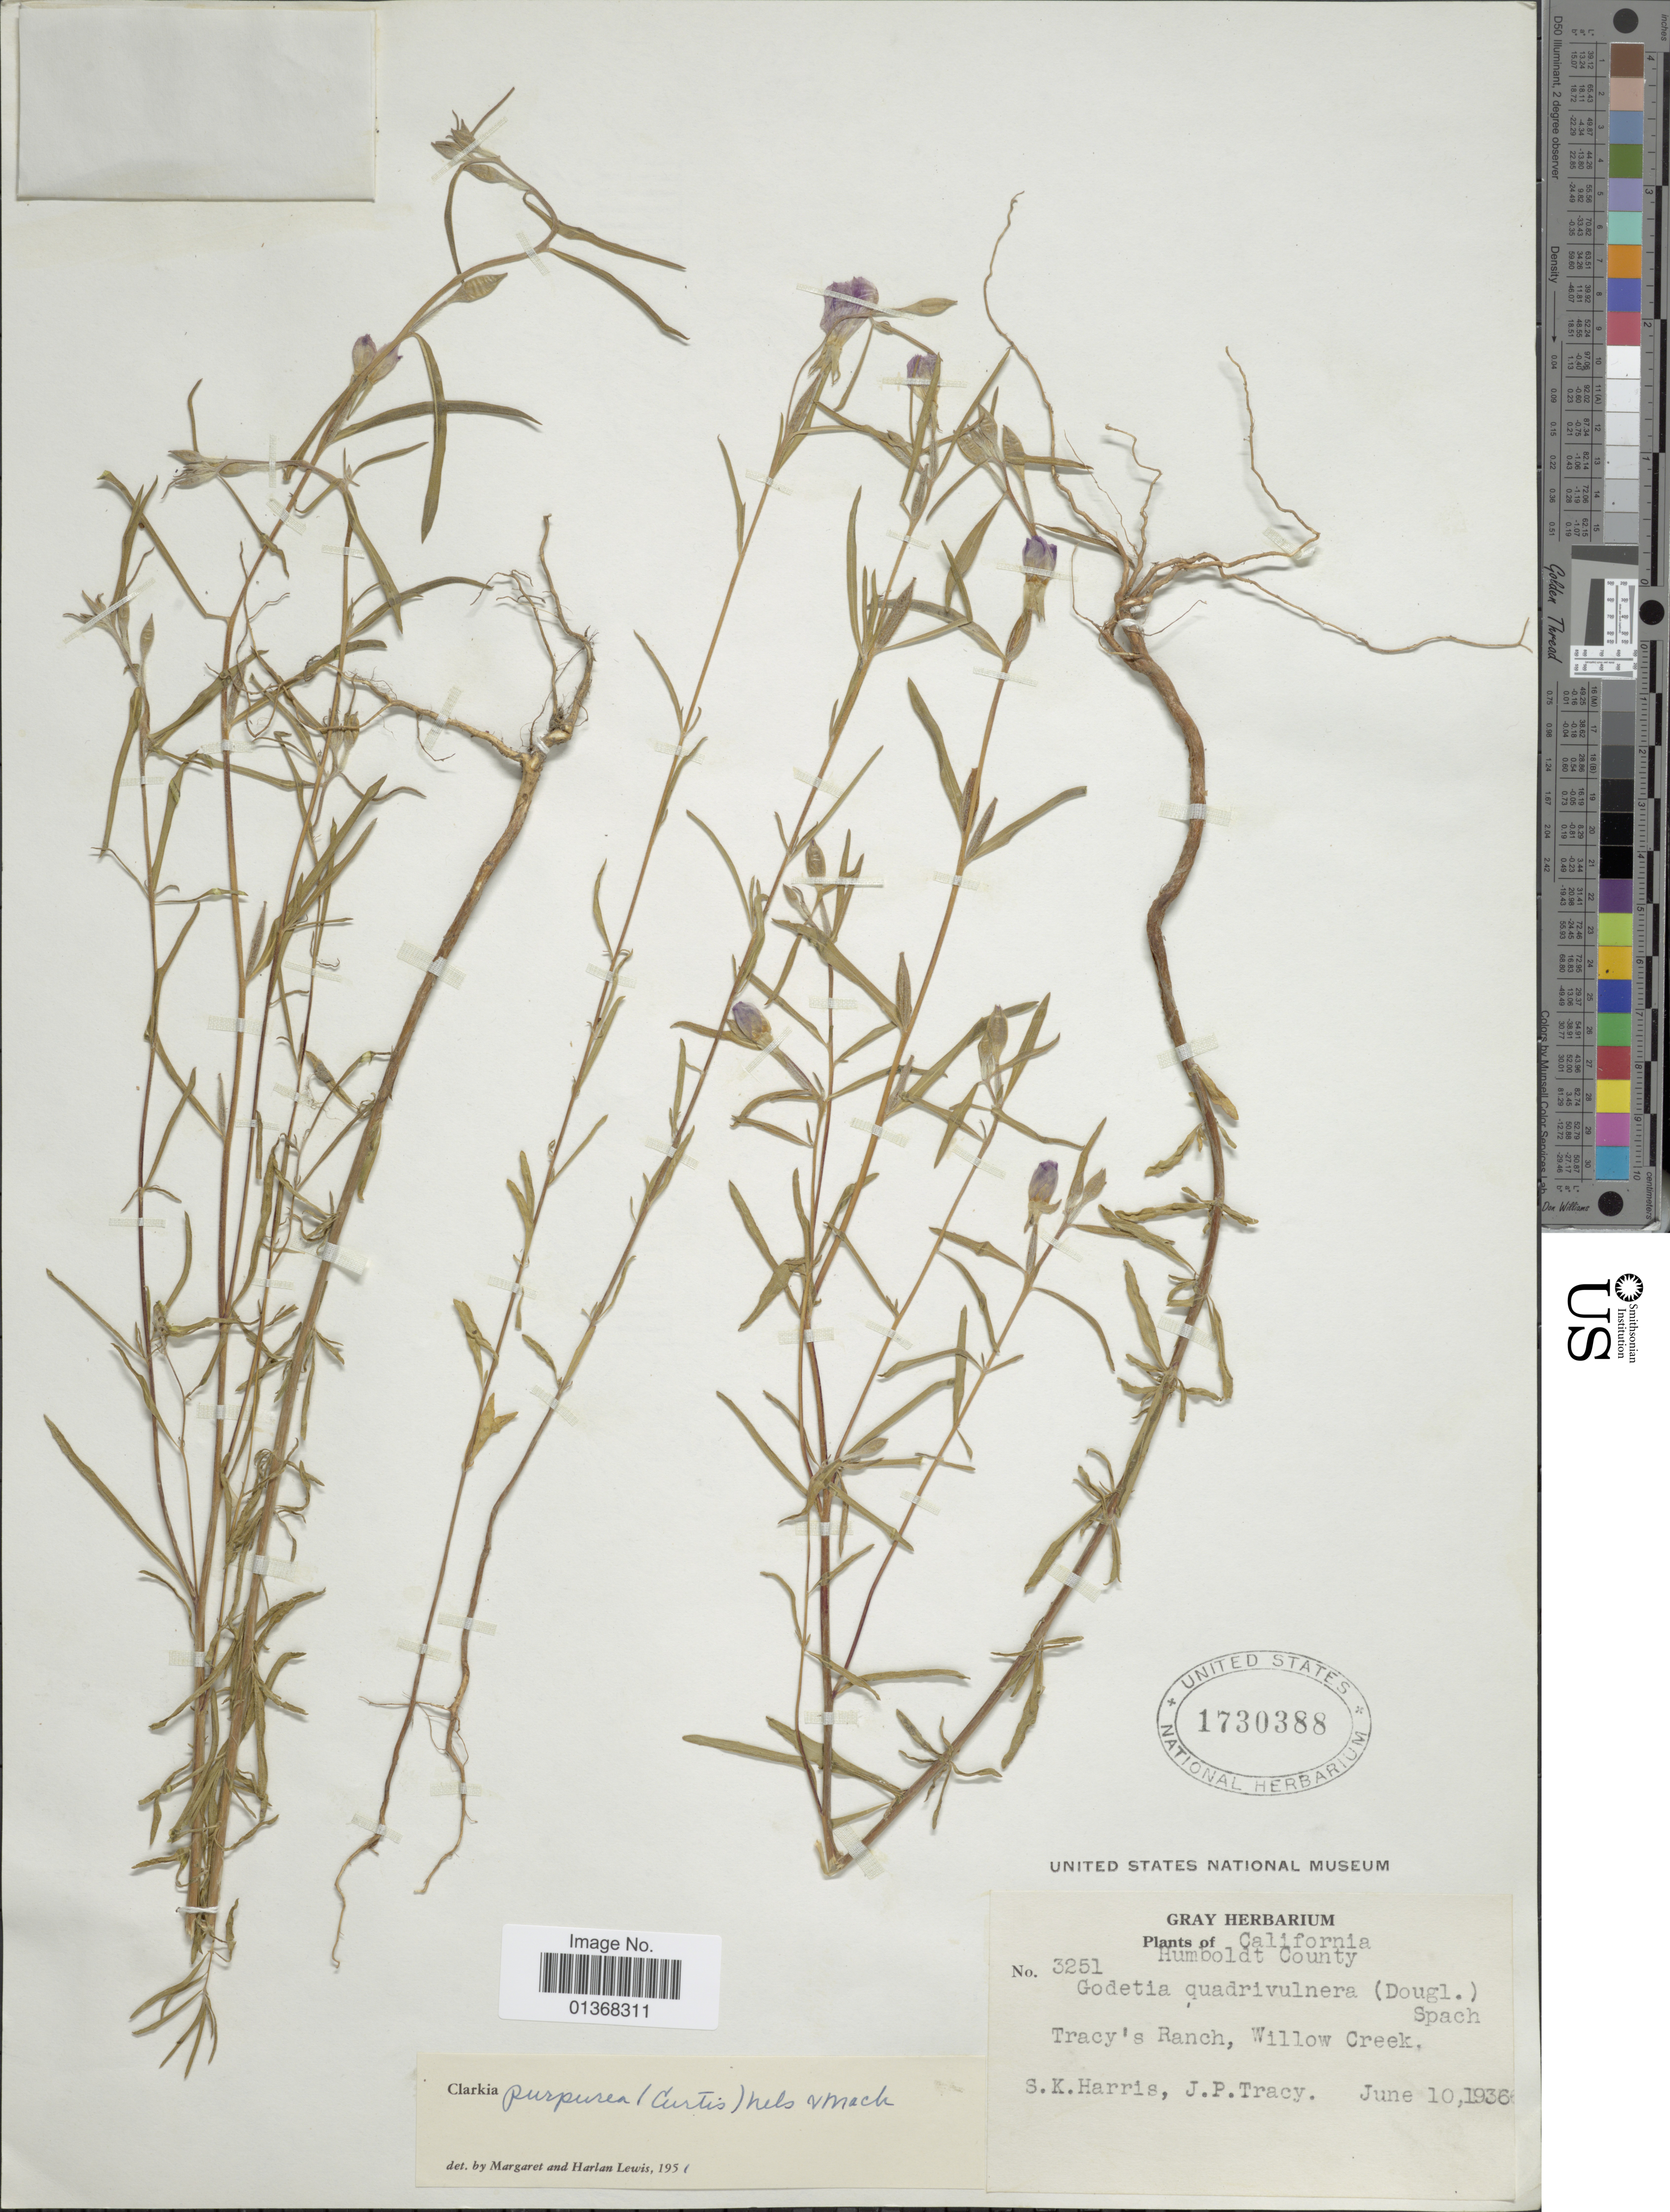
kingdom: Plantae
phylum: Tracheophyta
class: Magnoliopsida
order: Myrtales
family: Onagraceae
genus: Clarkia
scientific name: Clarkia purpurea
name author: (Curtis) A. Nelson & J.F. Macbr.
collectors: S. K. Harris & J. Tracy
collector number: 3251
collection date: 1936-06-10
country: United States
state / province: California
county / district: Humboldt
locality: Humboldt County, Tracy's Ranch, Willow Creek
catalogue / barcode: US 1730388